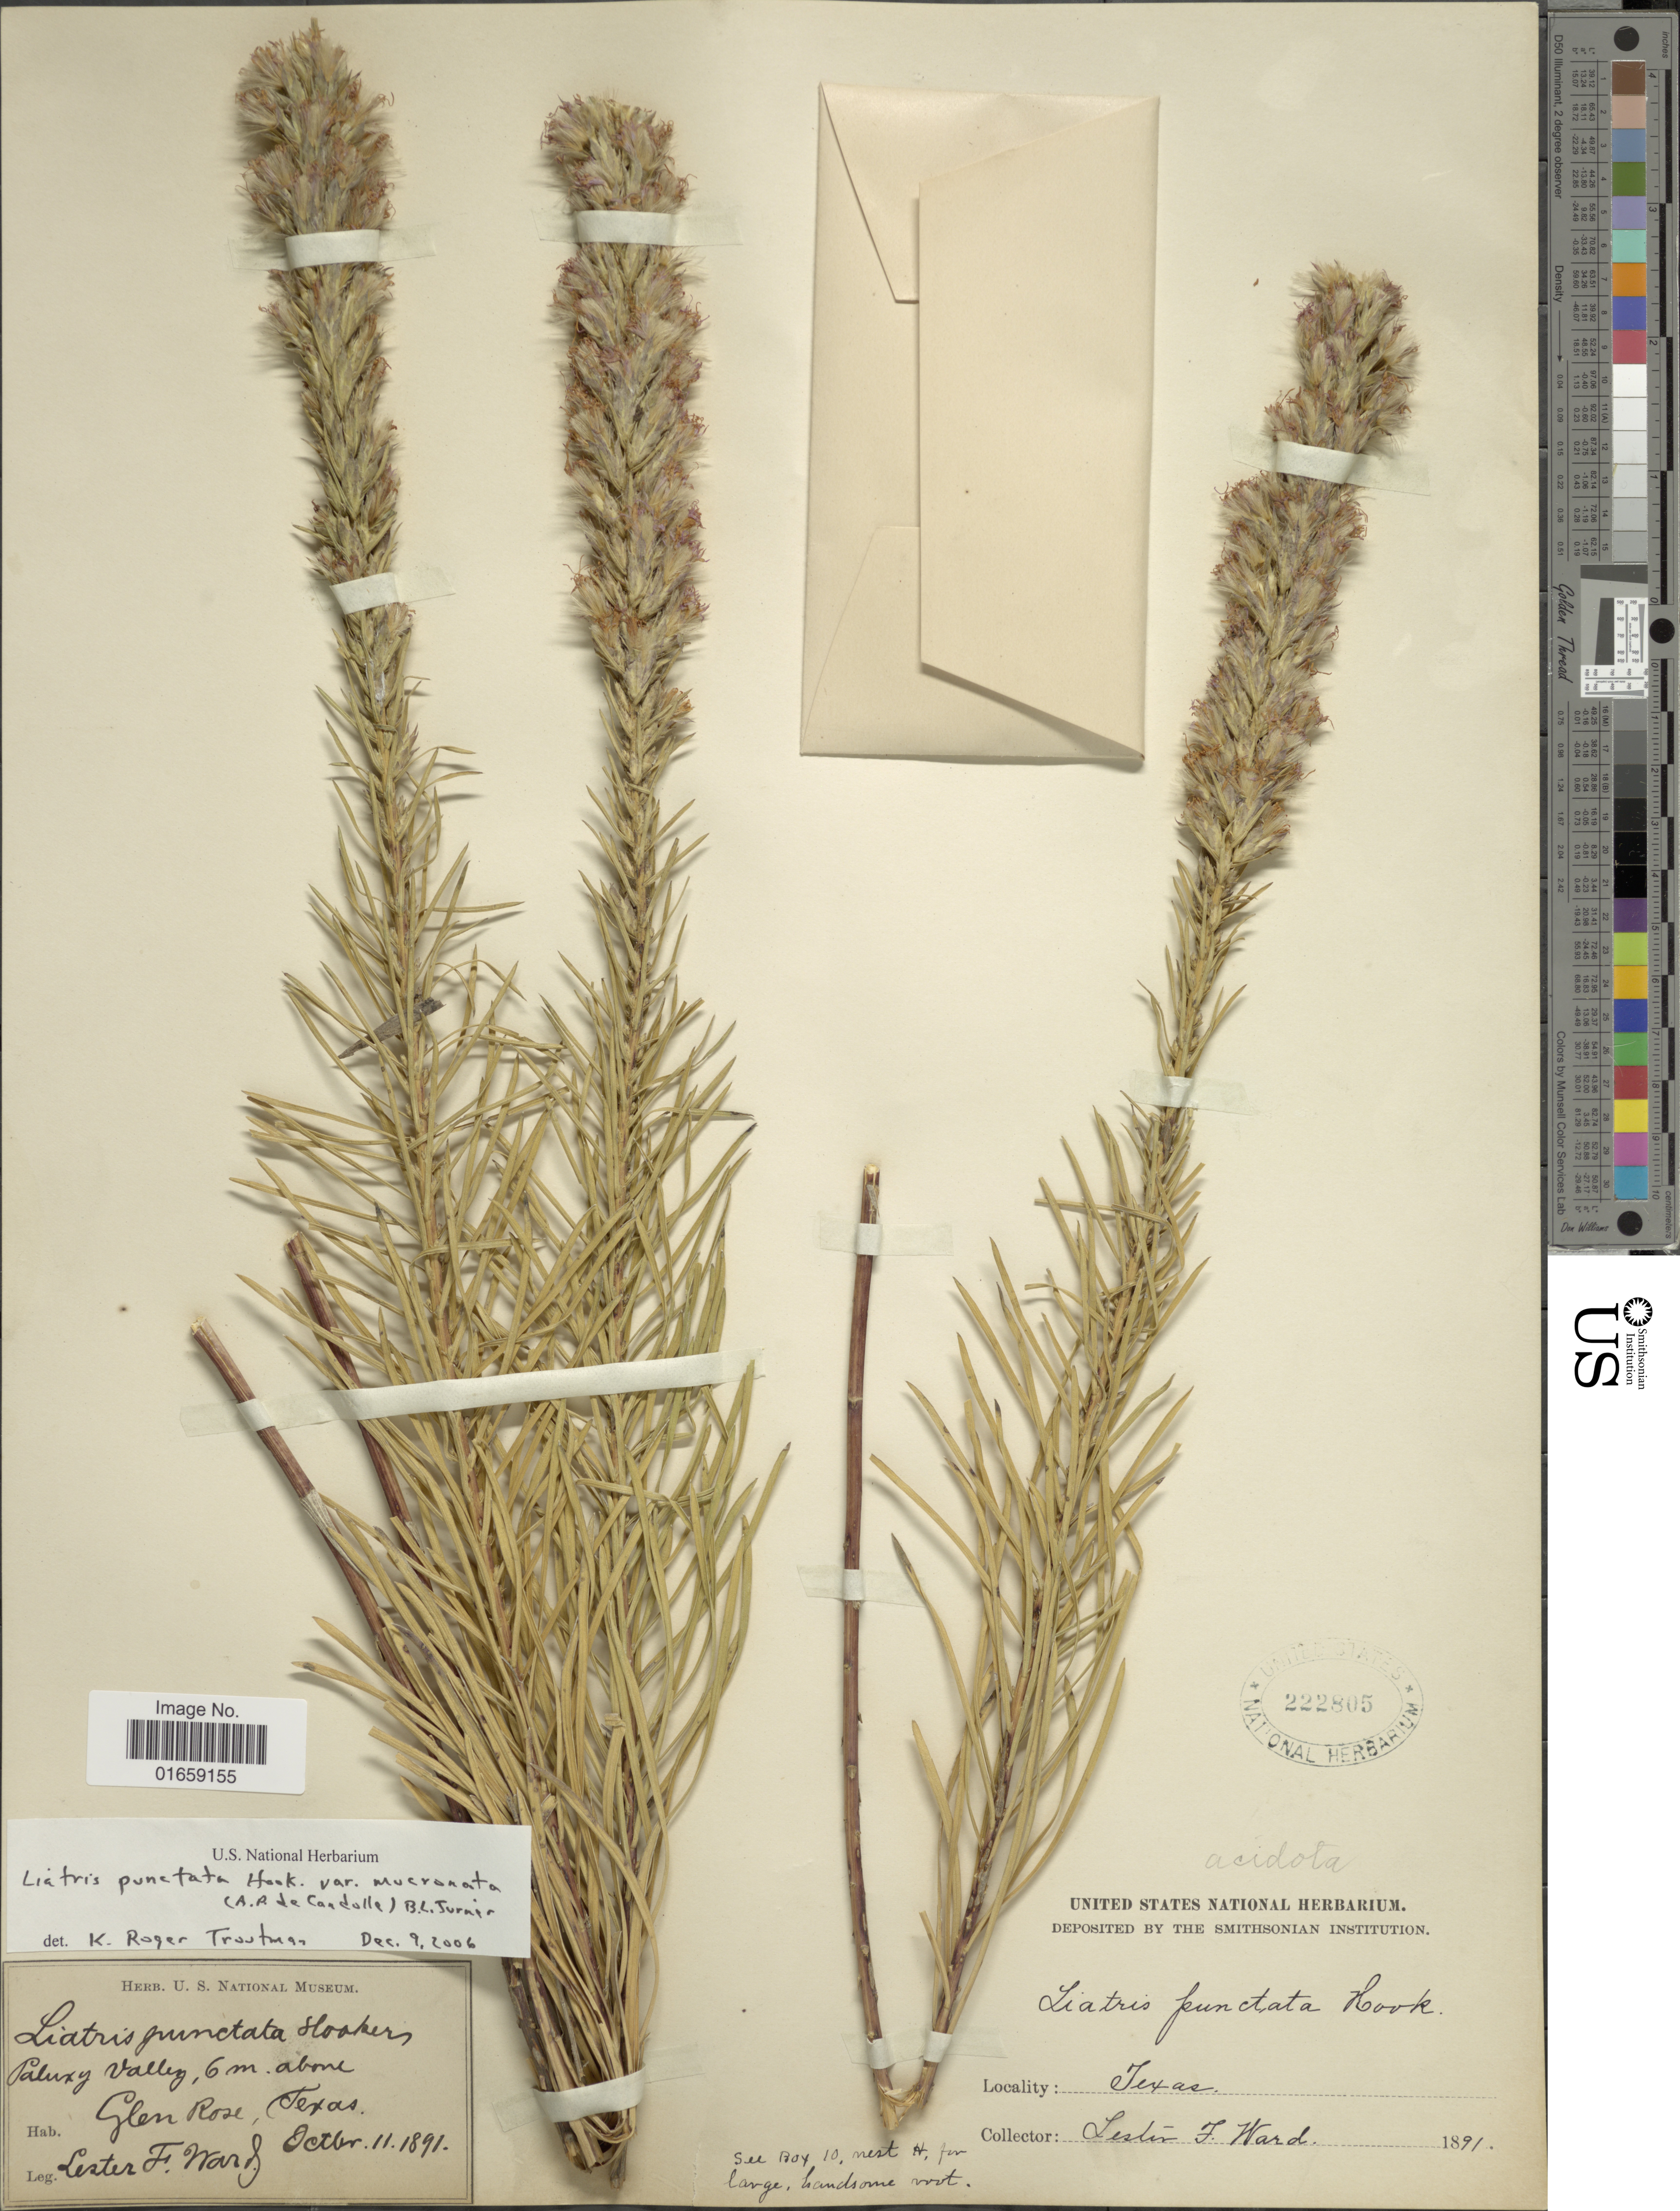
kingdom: Plantae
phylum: Tracheophyta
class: Magnoliopsida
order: Asterales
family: Asteraceae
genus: Liatris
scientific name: Liatris punctata var. mucronata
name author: (DC.) B.L. Turner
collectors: L. F. Ward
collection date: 1891-10-11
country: United States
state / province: Texas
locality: Paluxu valley, 6m. above Glen Rose, Texas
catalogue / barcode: US 222805